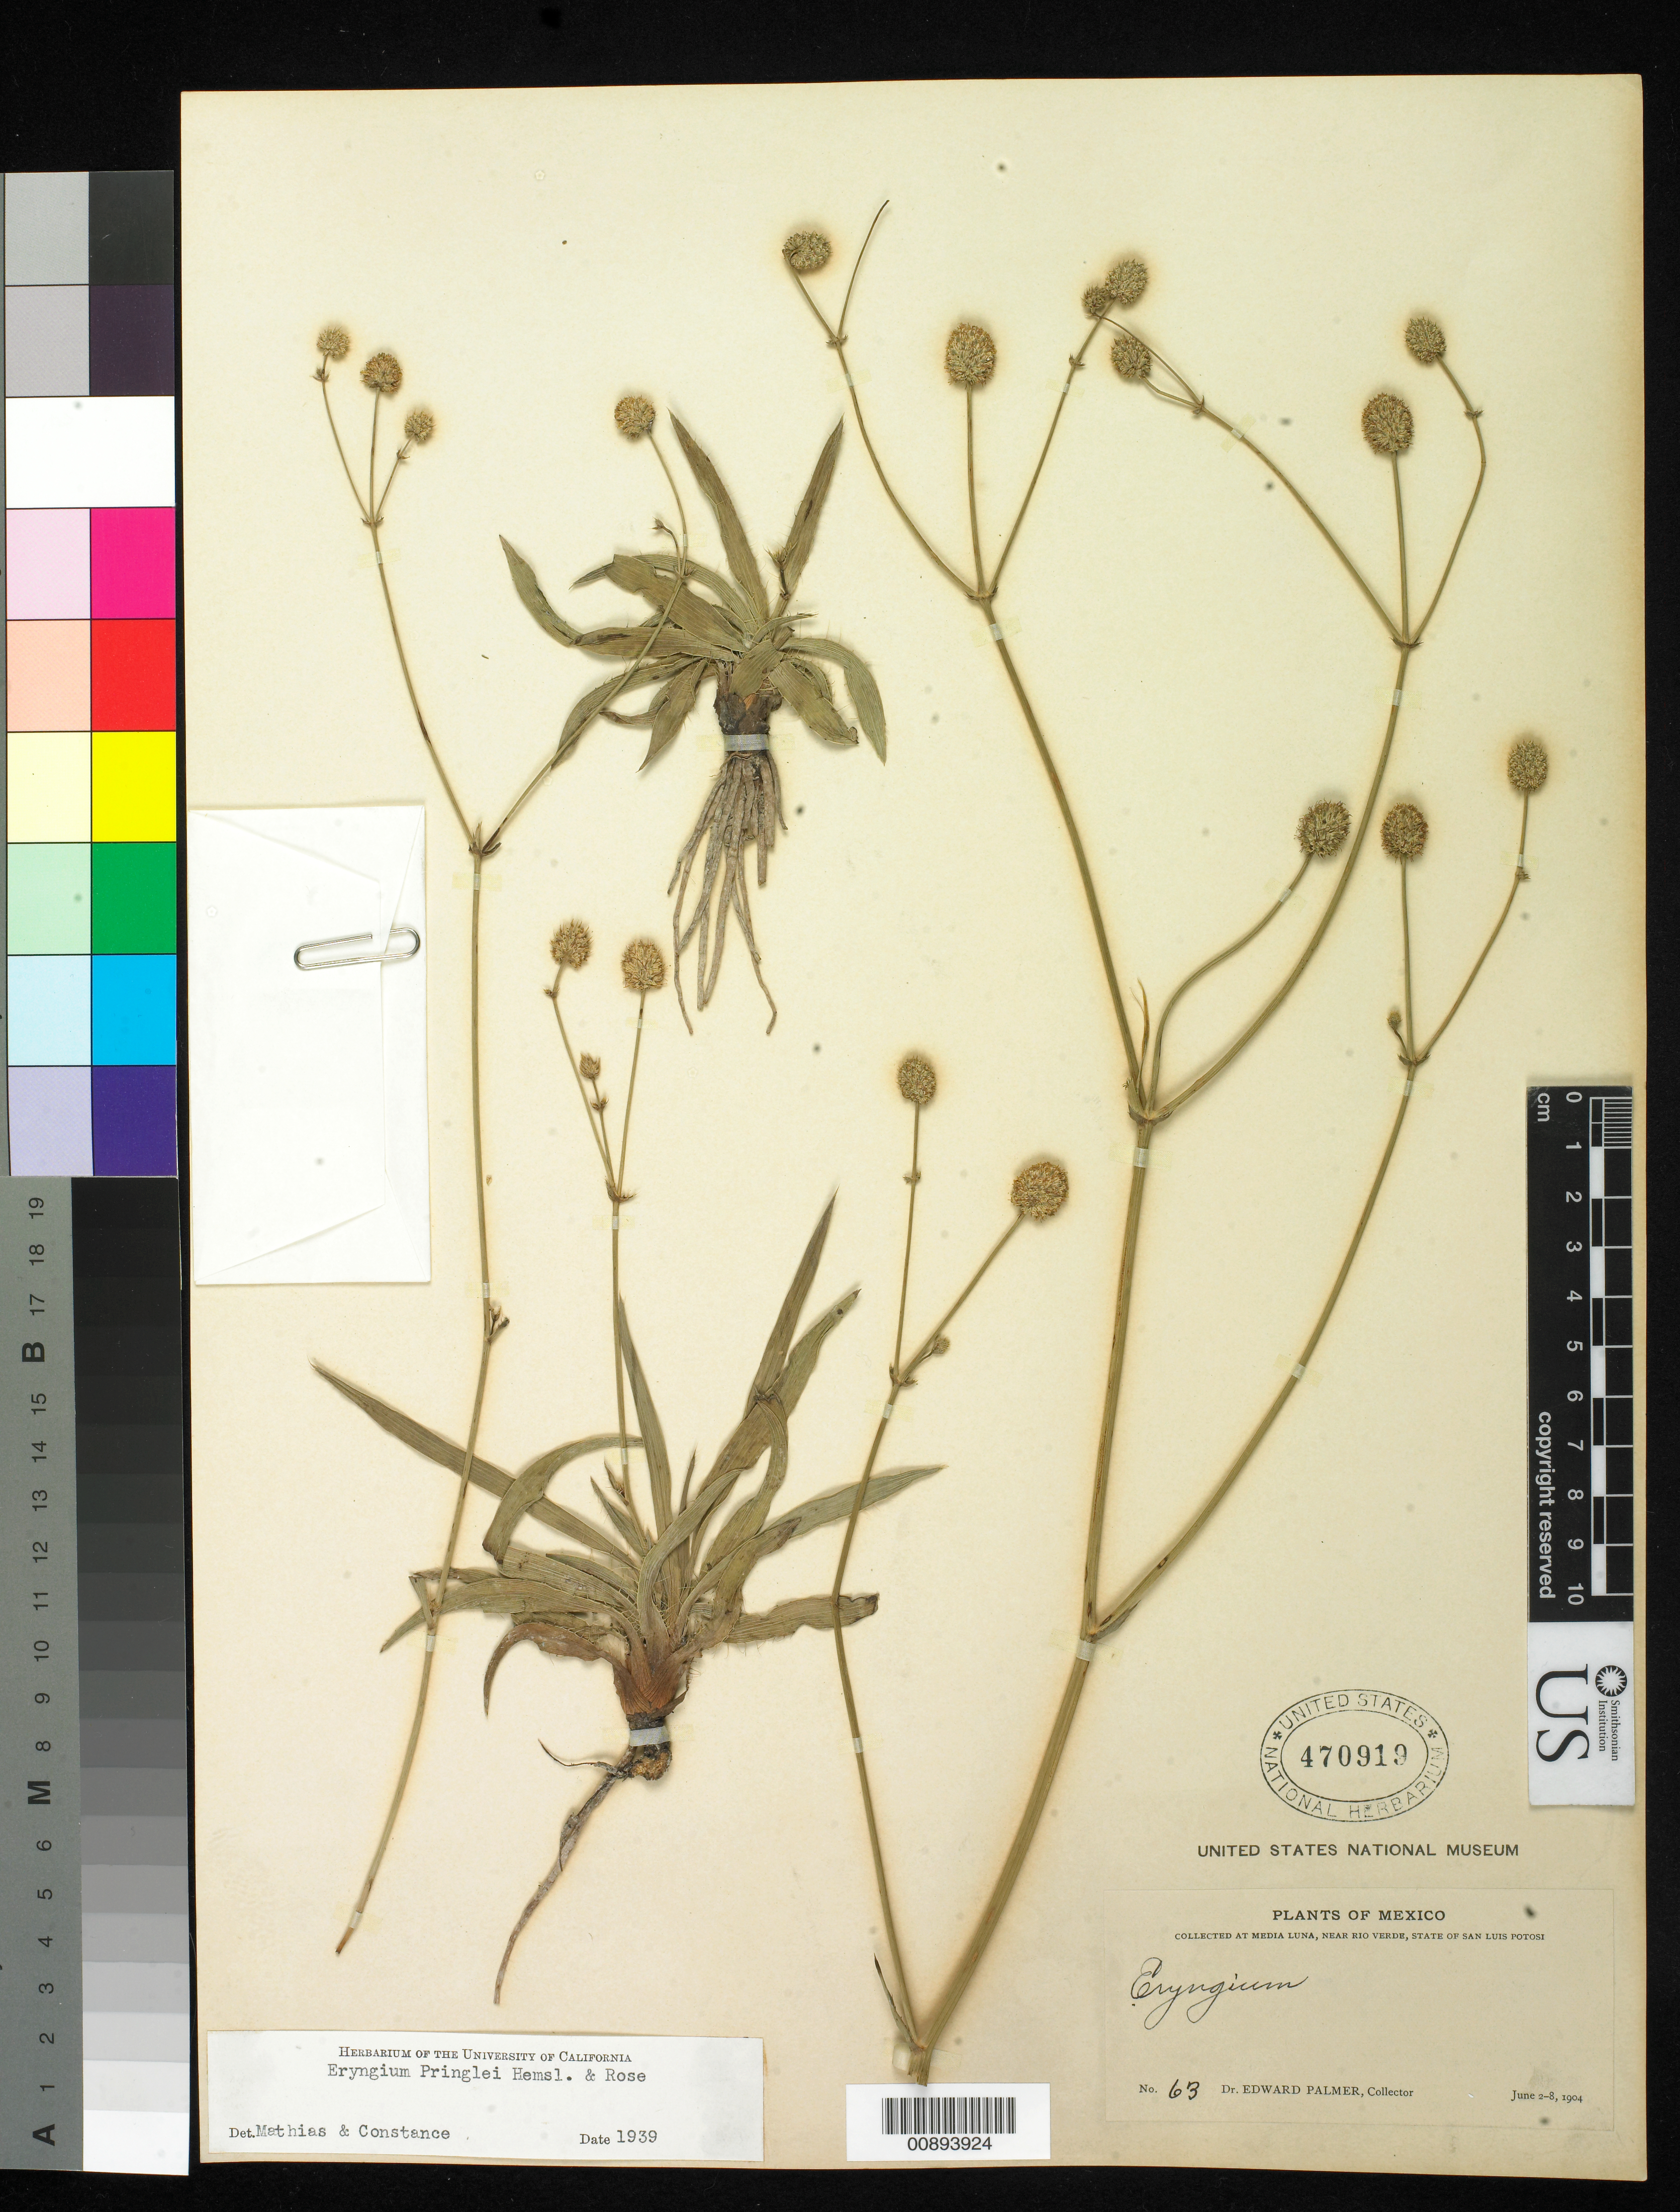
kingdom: Plantae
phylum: Tracheophyta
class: Magnoliopsida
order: Apiales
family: Apiaceae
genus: Eryngium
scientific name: Eryngium pringlei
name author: Hemsl. & Rose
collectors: E. Palmer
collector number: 63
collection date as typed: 02 Jun 1904 to 08 Jun 1904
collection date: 1904-06-02/1904-06-08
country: Mexico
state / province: San Luis Potosí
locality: Media Luna, near Río Verde, San Luis Potosí.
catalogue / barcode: US 470919